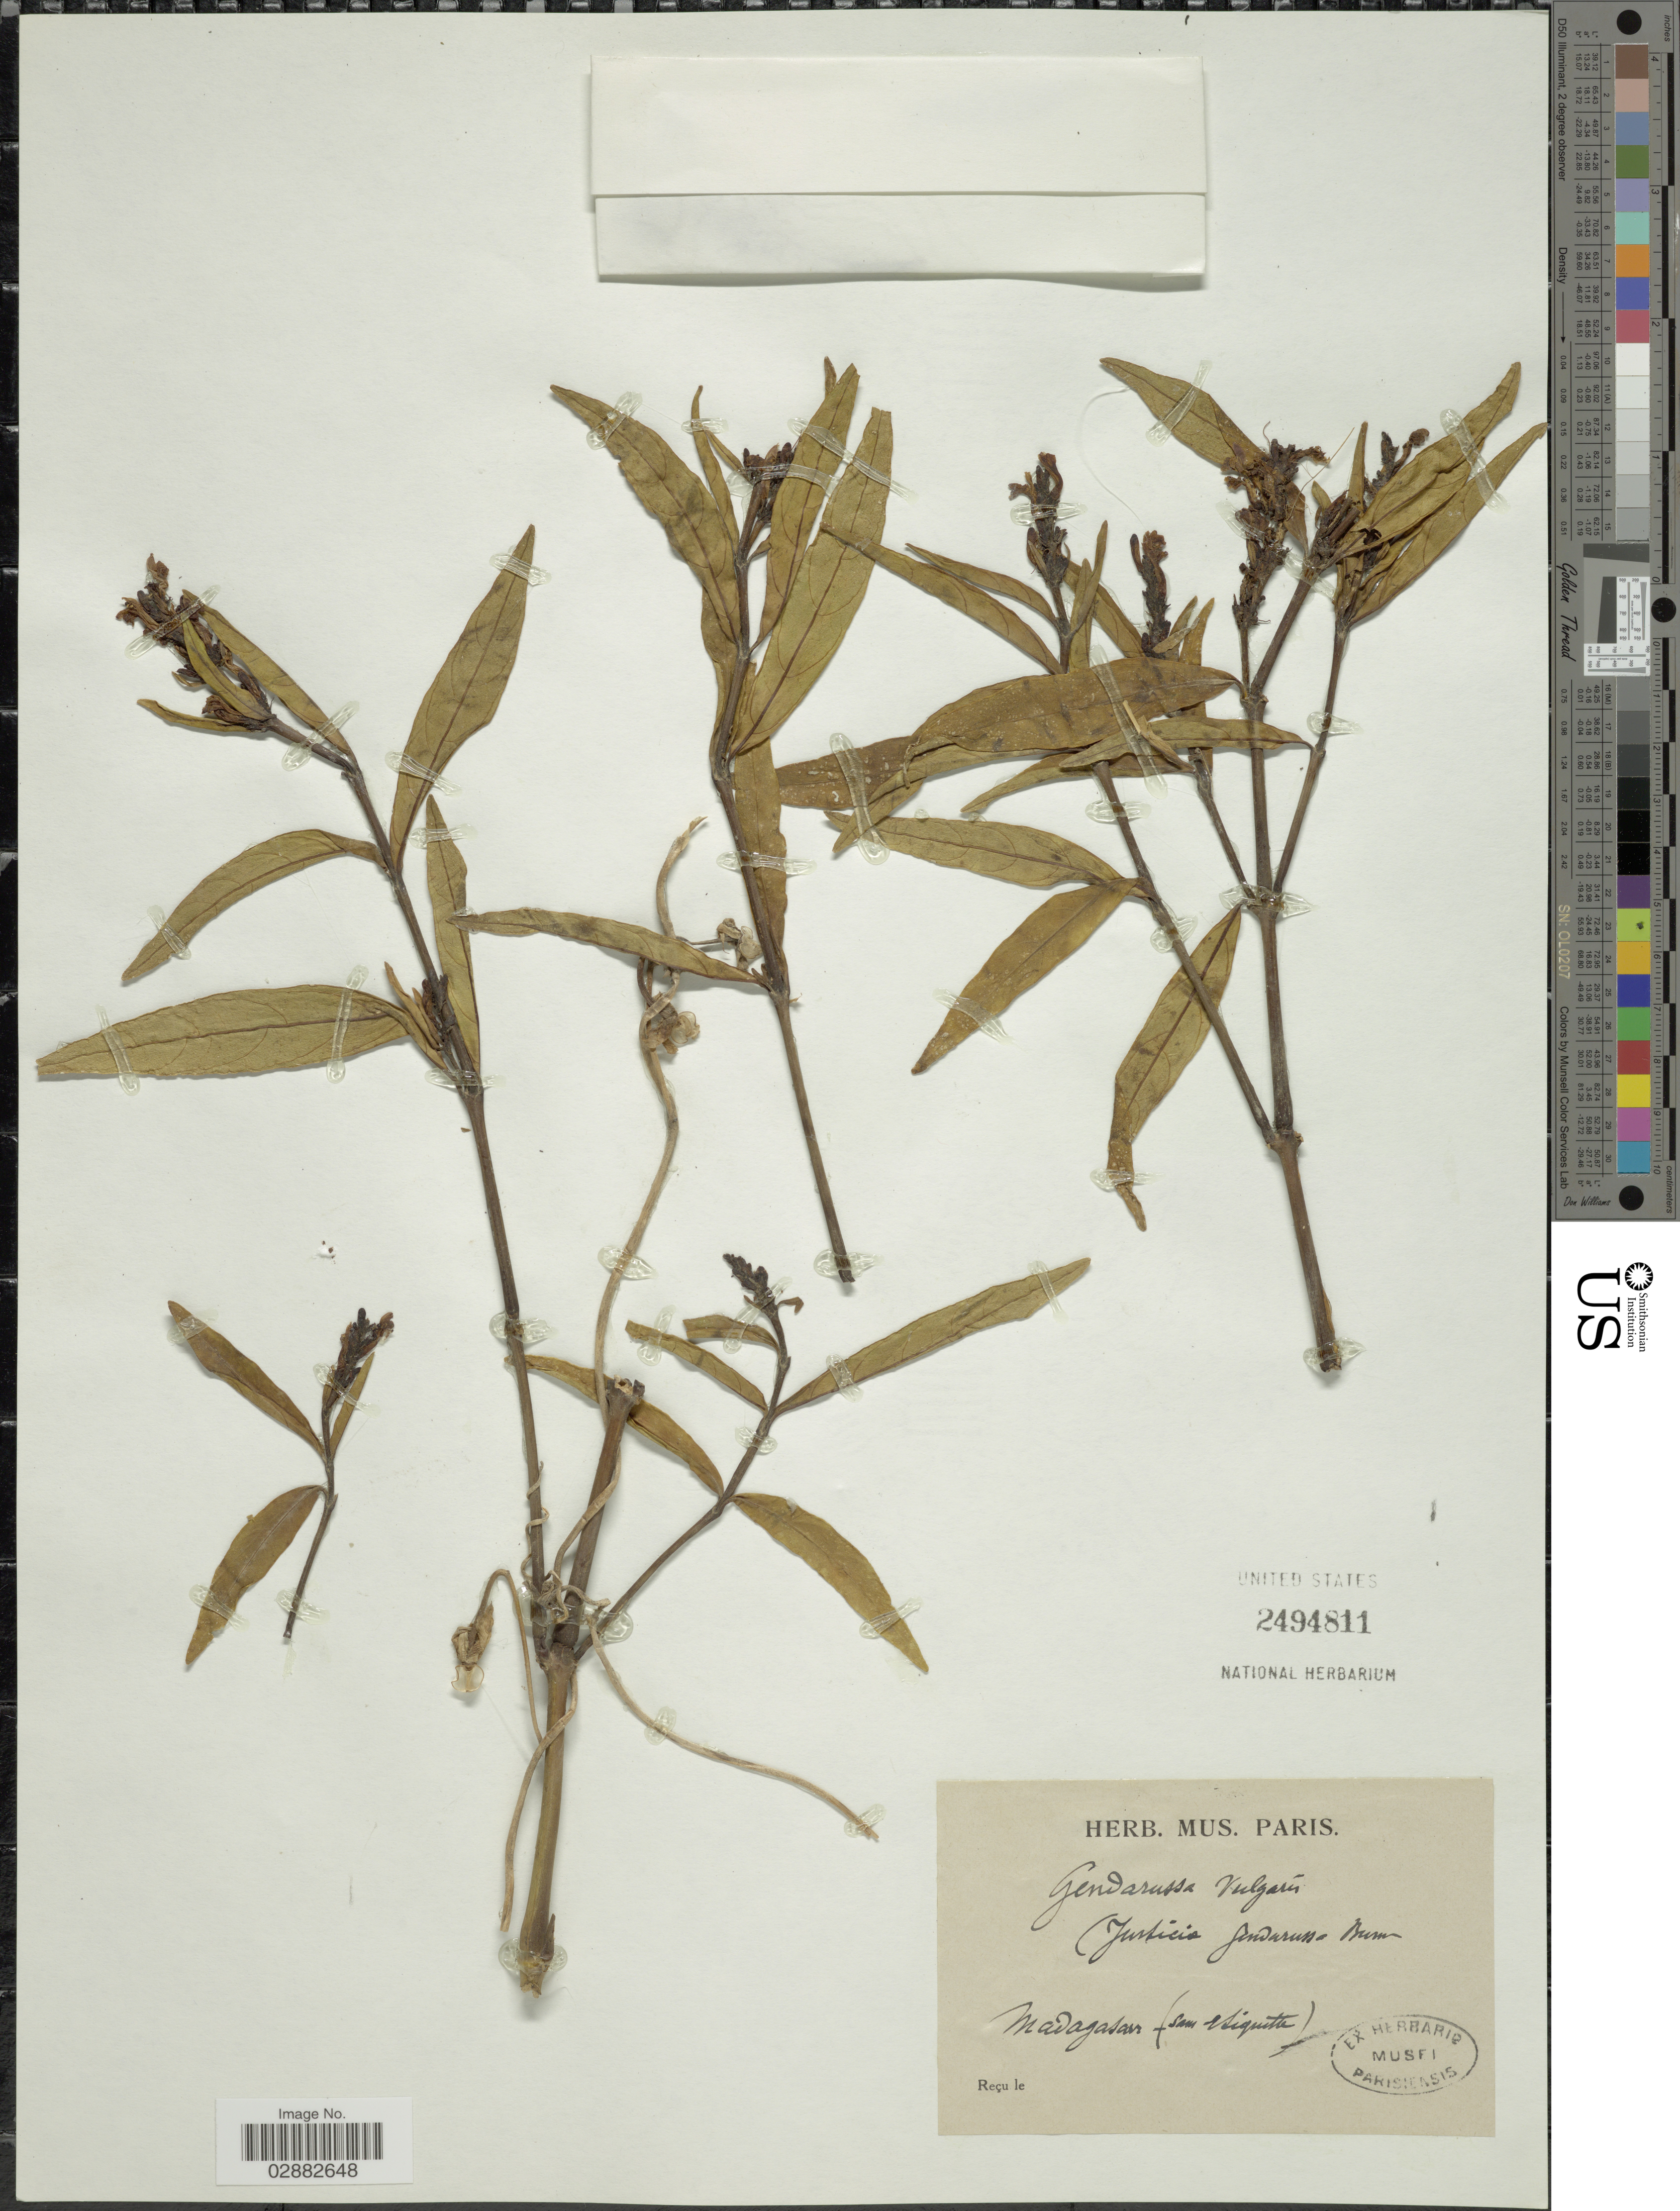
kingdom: Plantae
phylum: Tracheophyta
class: Magnoliopsida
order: Lamiales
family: Acanthaceae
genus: Justicia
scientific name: Justicia vulgaris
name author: Bertero ex Schult.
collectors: ex herb. Mus. Paris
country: Madagascar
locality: (sous étiquette)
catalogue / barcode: US 2494811